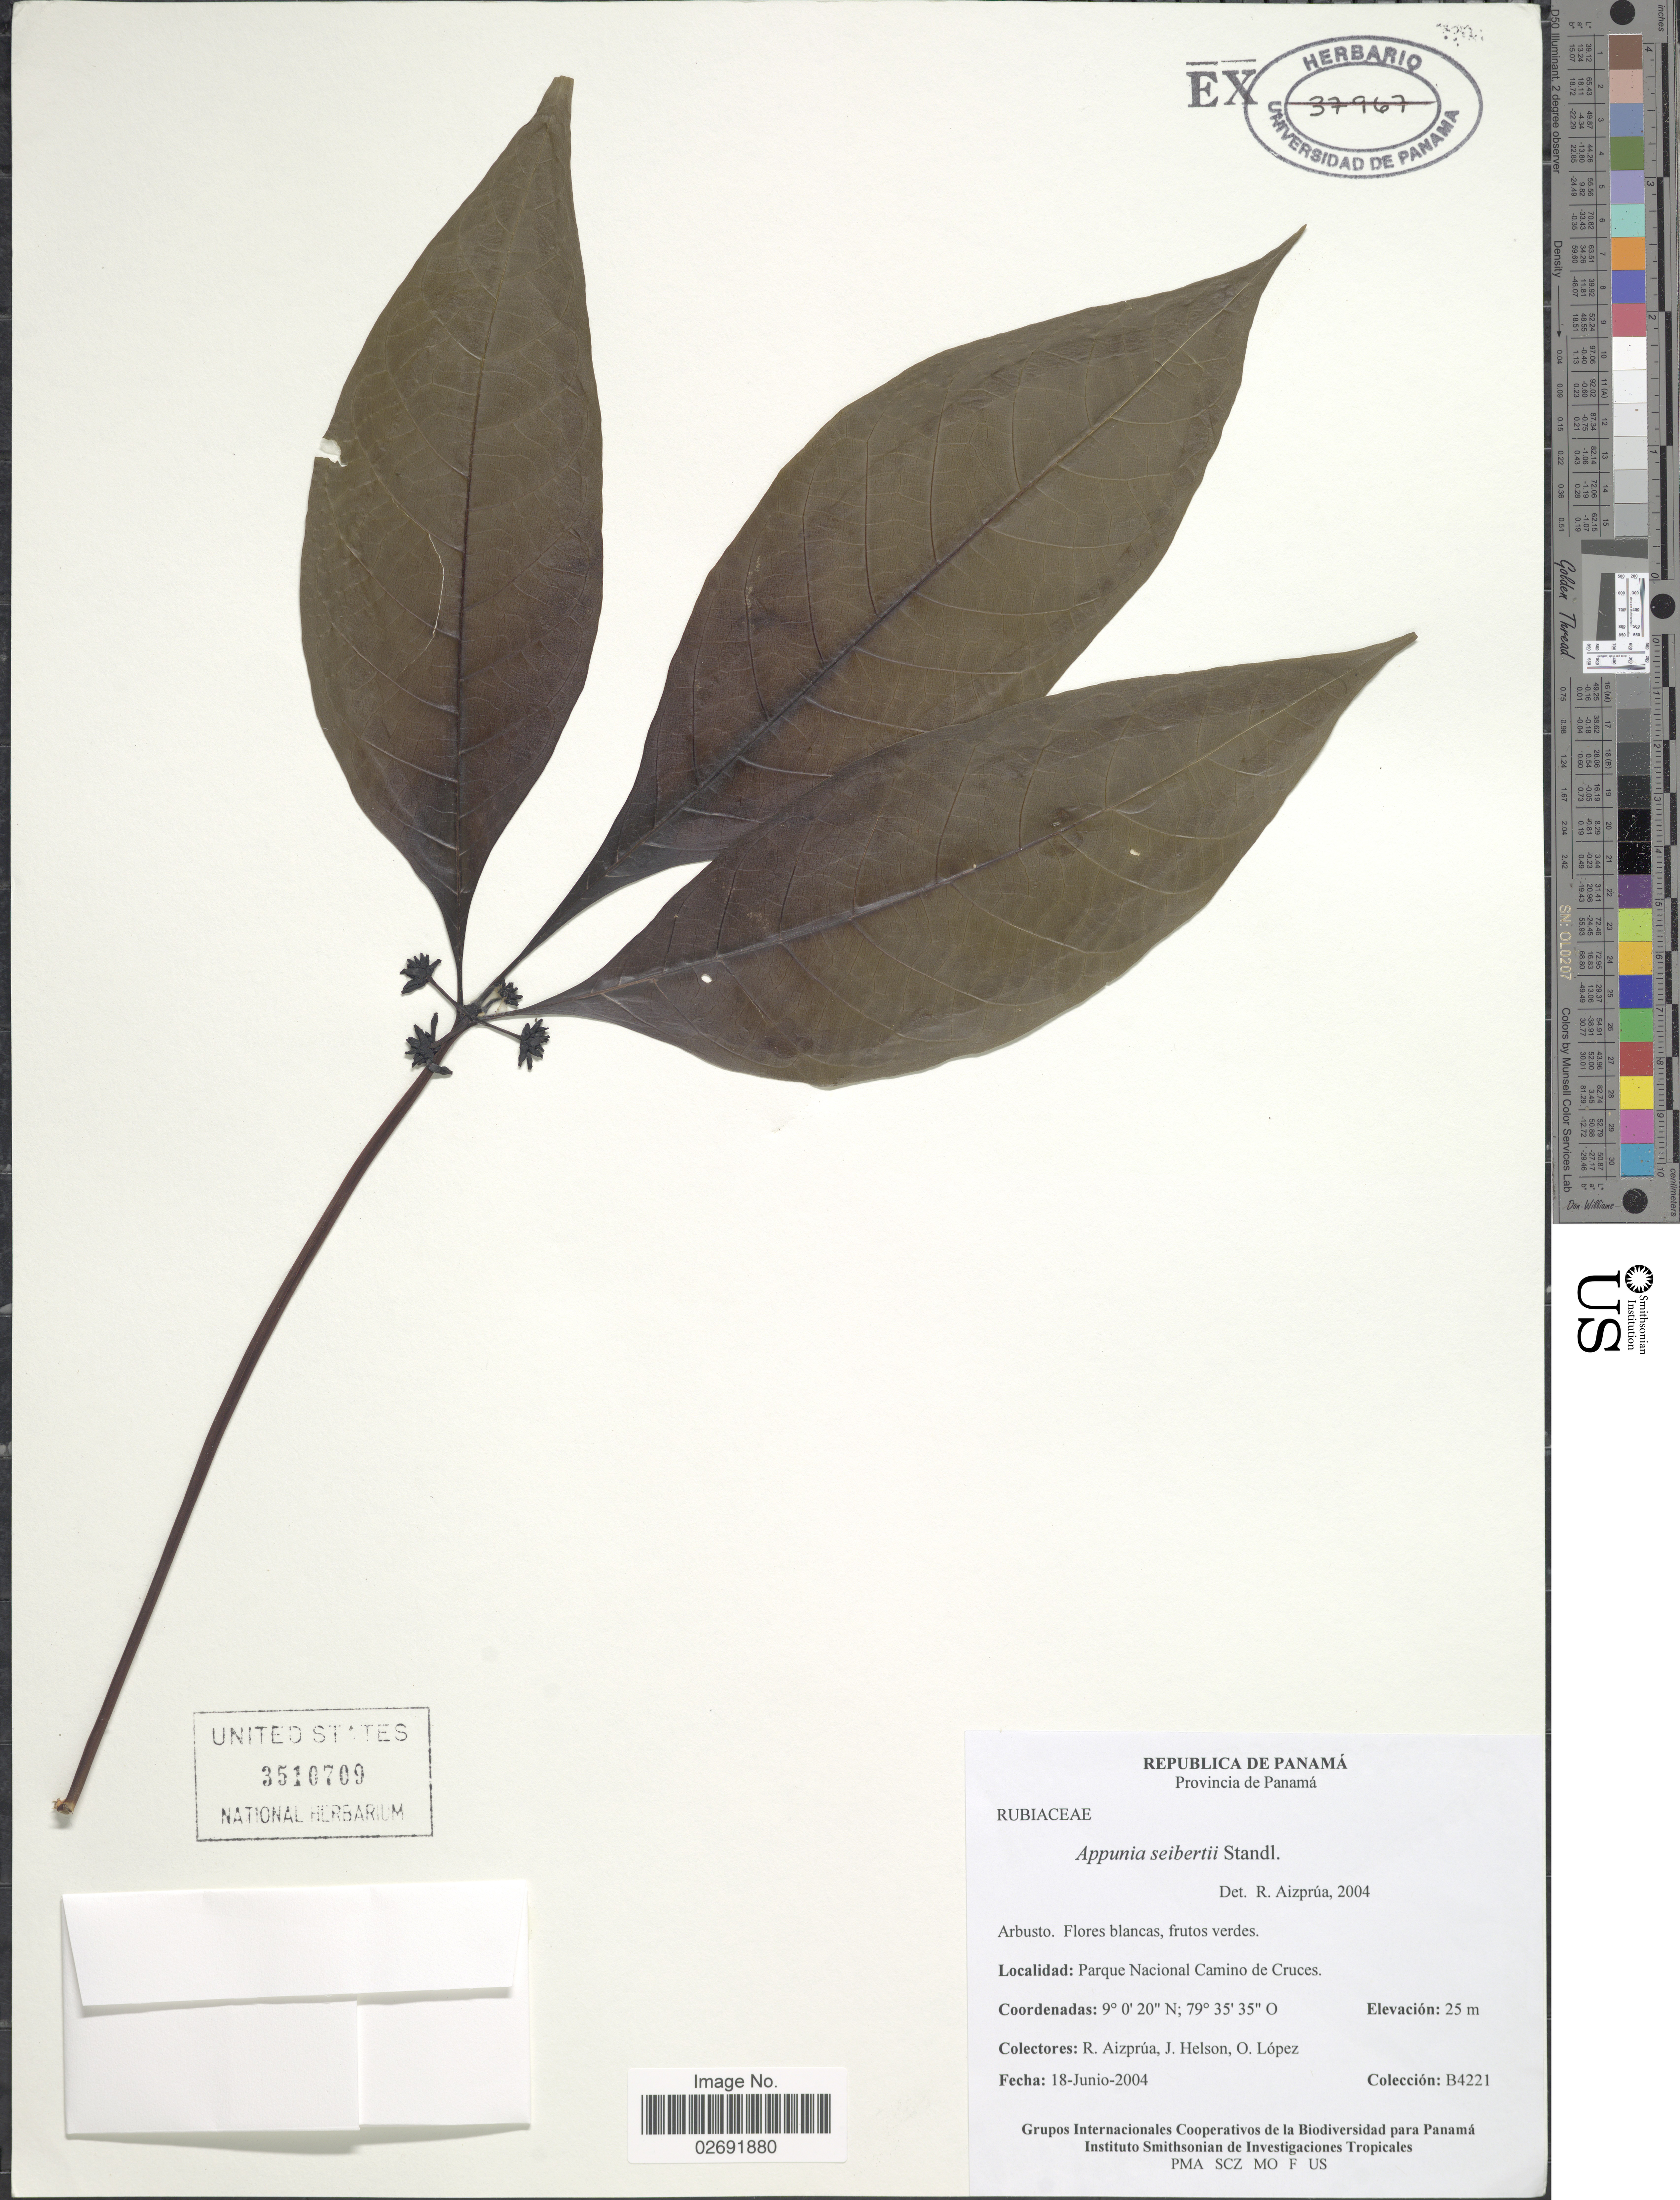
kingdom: Plantae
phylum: Tracheophyta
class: Magnoliopsida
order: Gentianales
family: Rubiaceae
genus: Appunia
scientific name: Appunia siebertii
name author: Standl.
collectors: R. Aizprúa, J. Helson & O. Lopez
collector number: B4221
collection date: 2004-06-18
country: Panama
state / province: Panamá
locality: Parque Nacional Camino de Cruces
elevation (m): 25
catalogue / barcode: US 3510709